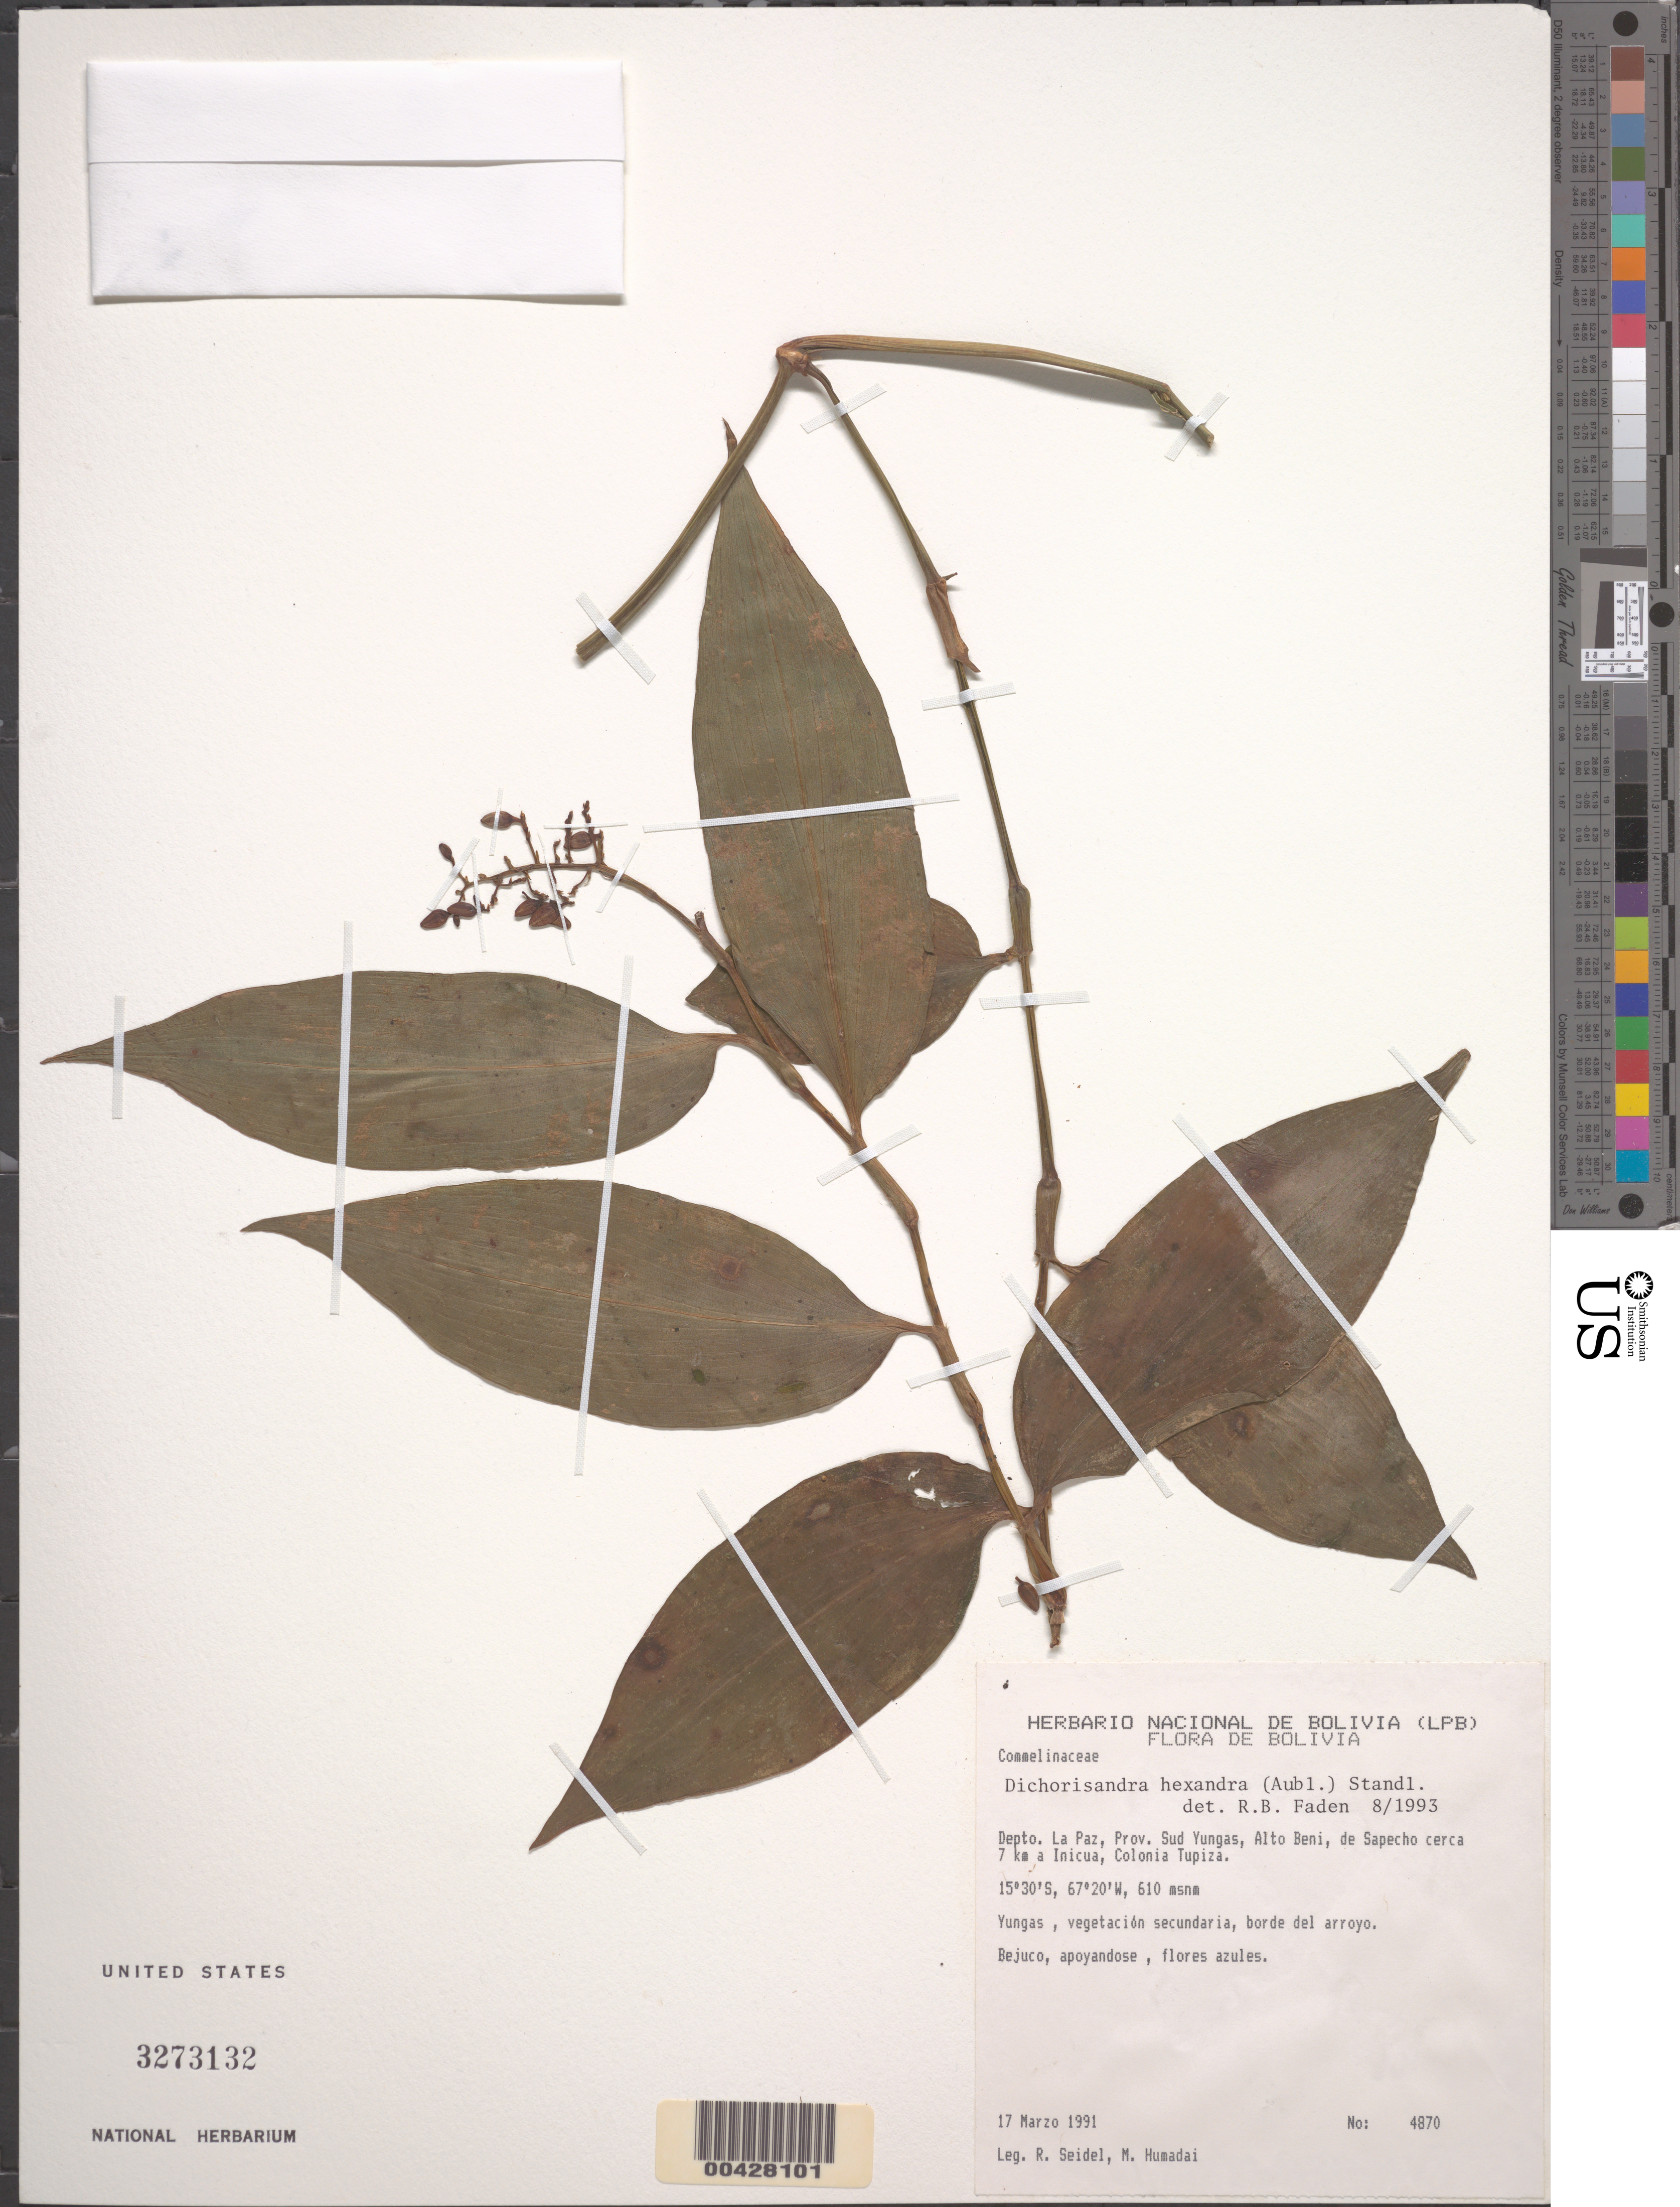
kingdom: Plantae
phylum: Tracheophyta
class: Liliopsida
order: Commelinales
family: Commelinaceae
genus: Dichorisandra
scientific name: Dichorisandra hexandra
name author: (Aubl.) Standl.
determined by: Faden, Robert B., (US), Smithsonian Institution - National Museum of Natural History (UNITED STATES)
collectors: R. Seidel & M. Humadai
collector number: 4870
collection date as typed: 17 Mar 1991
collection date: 1991-03-17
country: Bolivia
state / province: La Paz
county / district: Sud Yungas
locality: Alto Beni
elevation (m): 610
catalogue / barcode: US 3273132